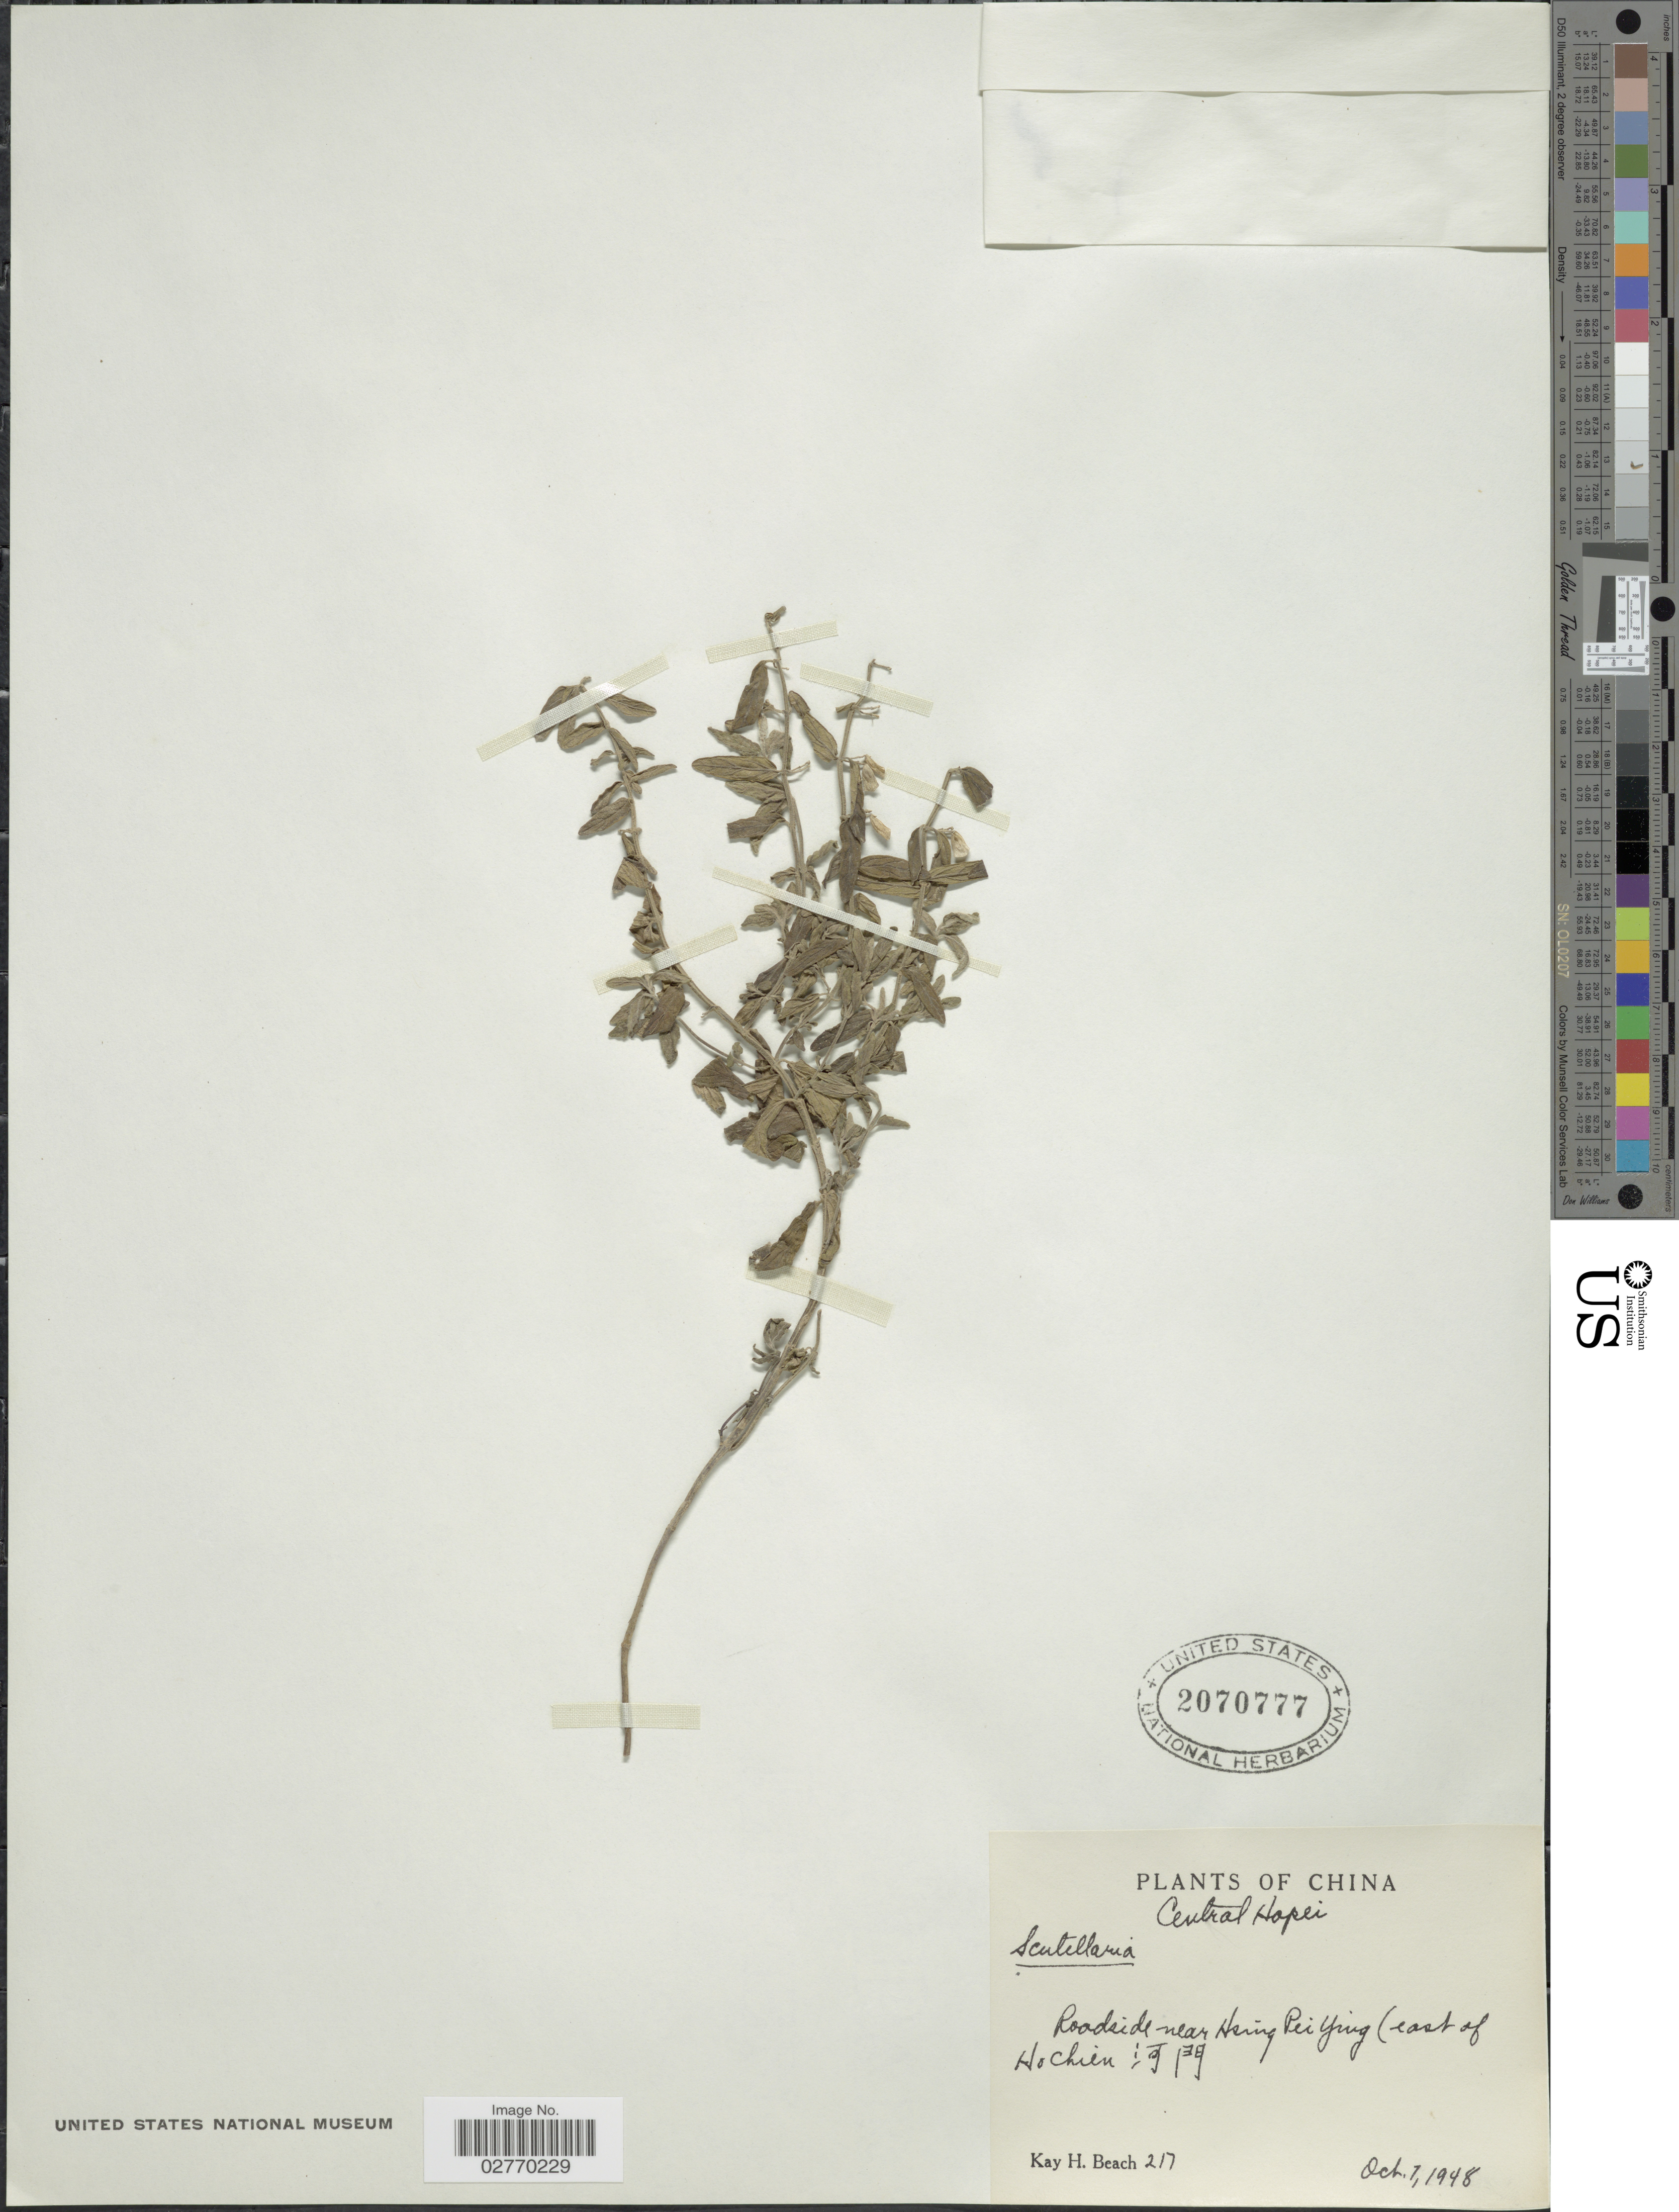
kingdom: Plantae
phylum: Tracheophyta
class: Magnoliopsida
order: Lamiales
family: Lamiaceae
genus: Scutellaria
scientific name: Scutellaria sp.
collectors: K. H. Beach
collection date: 1948-10-07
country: China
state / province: Hubei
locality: Central Hopei. Roadside near Hsing Pei Ying (east of Ho Chien.)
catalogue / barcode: US 2070777